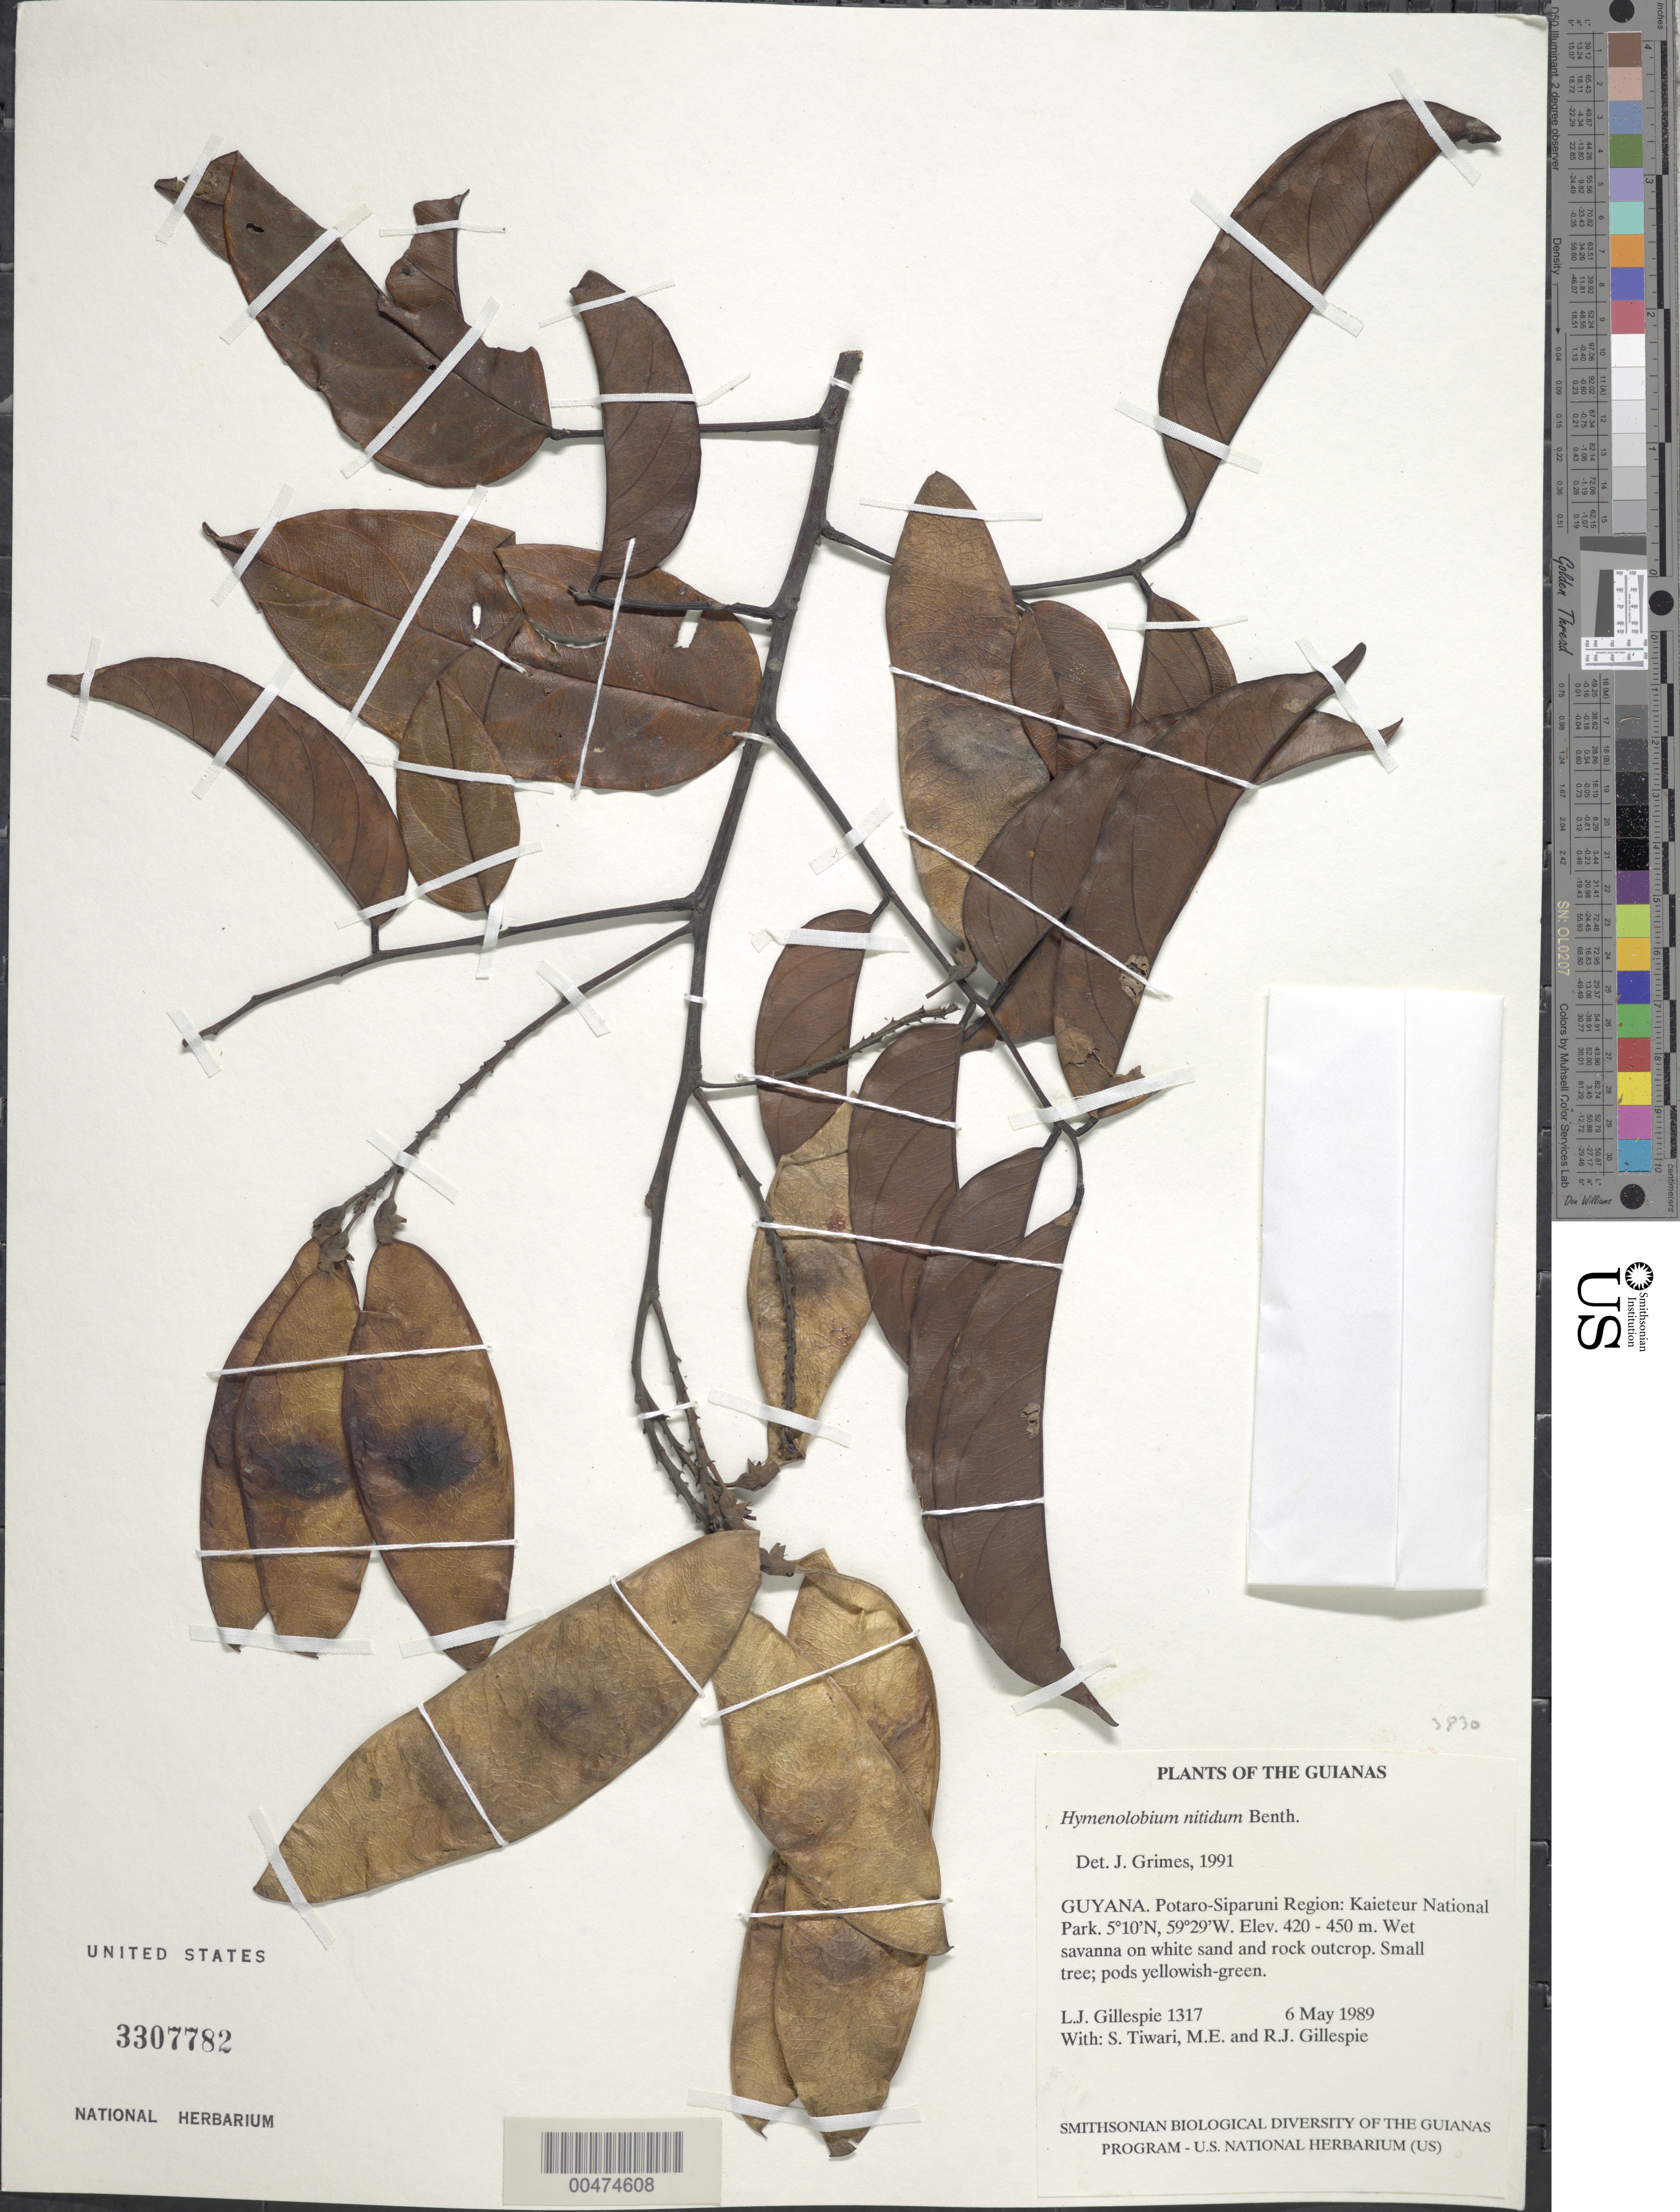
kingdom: Plantae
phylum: Tracheophyta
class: Magnoliopsida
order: Fabales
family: Fabaceae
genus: Hymenolobium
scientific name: Hymenolobium nitidum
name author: Benth.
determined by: Grimes, J.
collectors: L. J. Gillespie, S. Tiwari, M. Gillespie & R. Gillespie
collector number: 1317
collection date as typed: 6 May 1989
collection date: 1989-05-06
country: Guyana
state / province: Potaro-Siparuni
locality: Kaieteur National Park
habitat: Wet savanna on white sand and rock outcrop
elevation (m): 420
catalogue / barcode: US 3307782